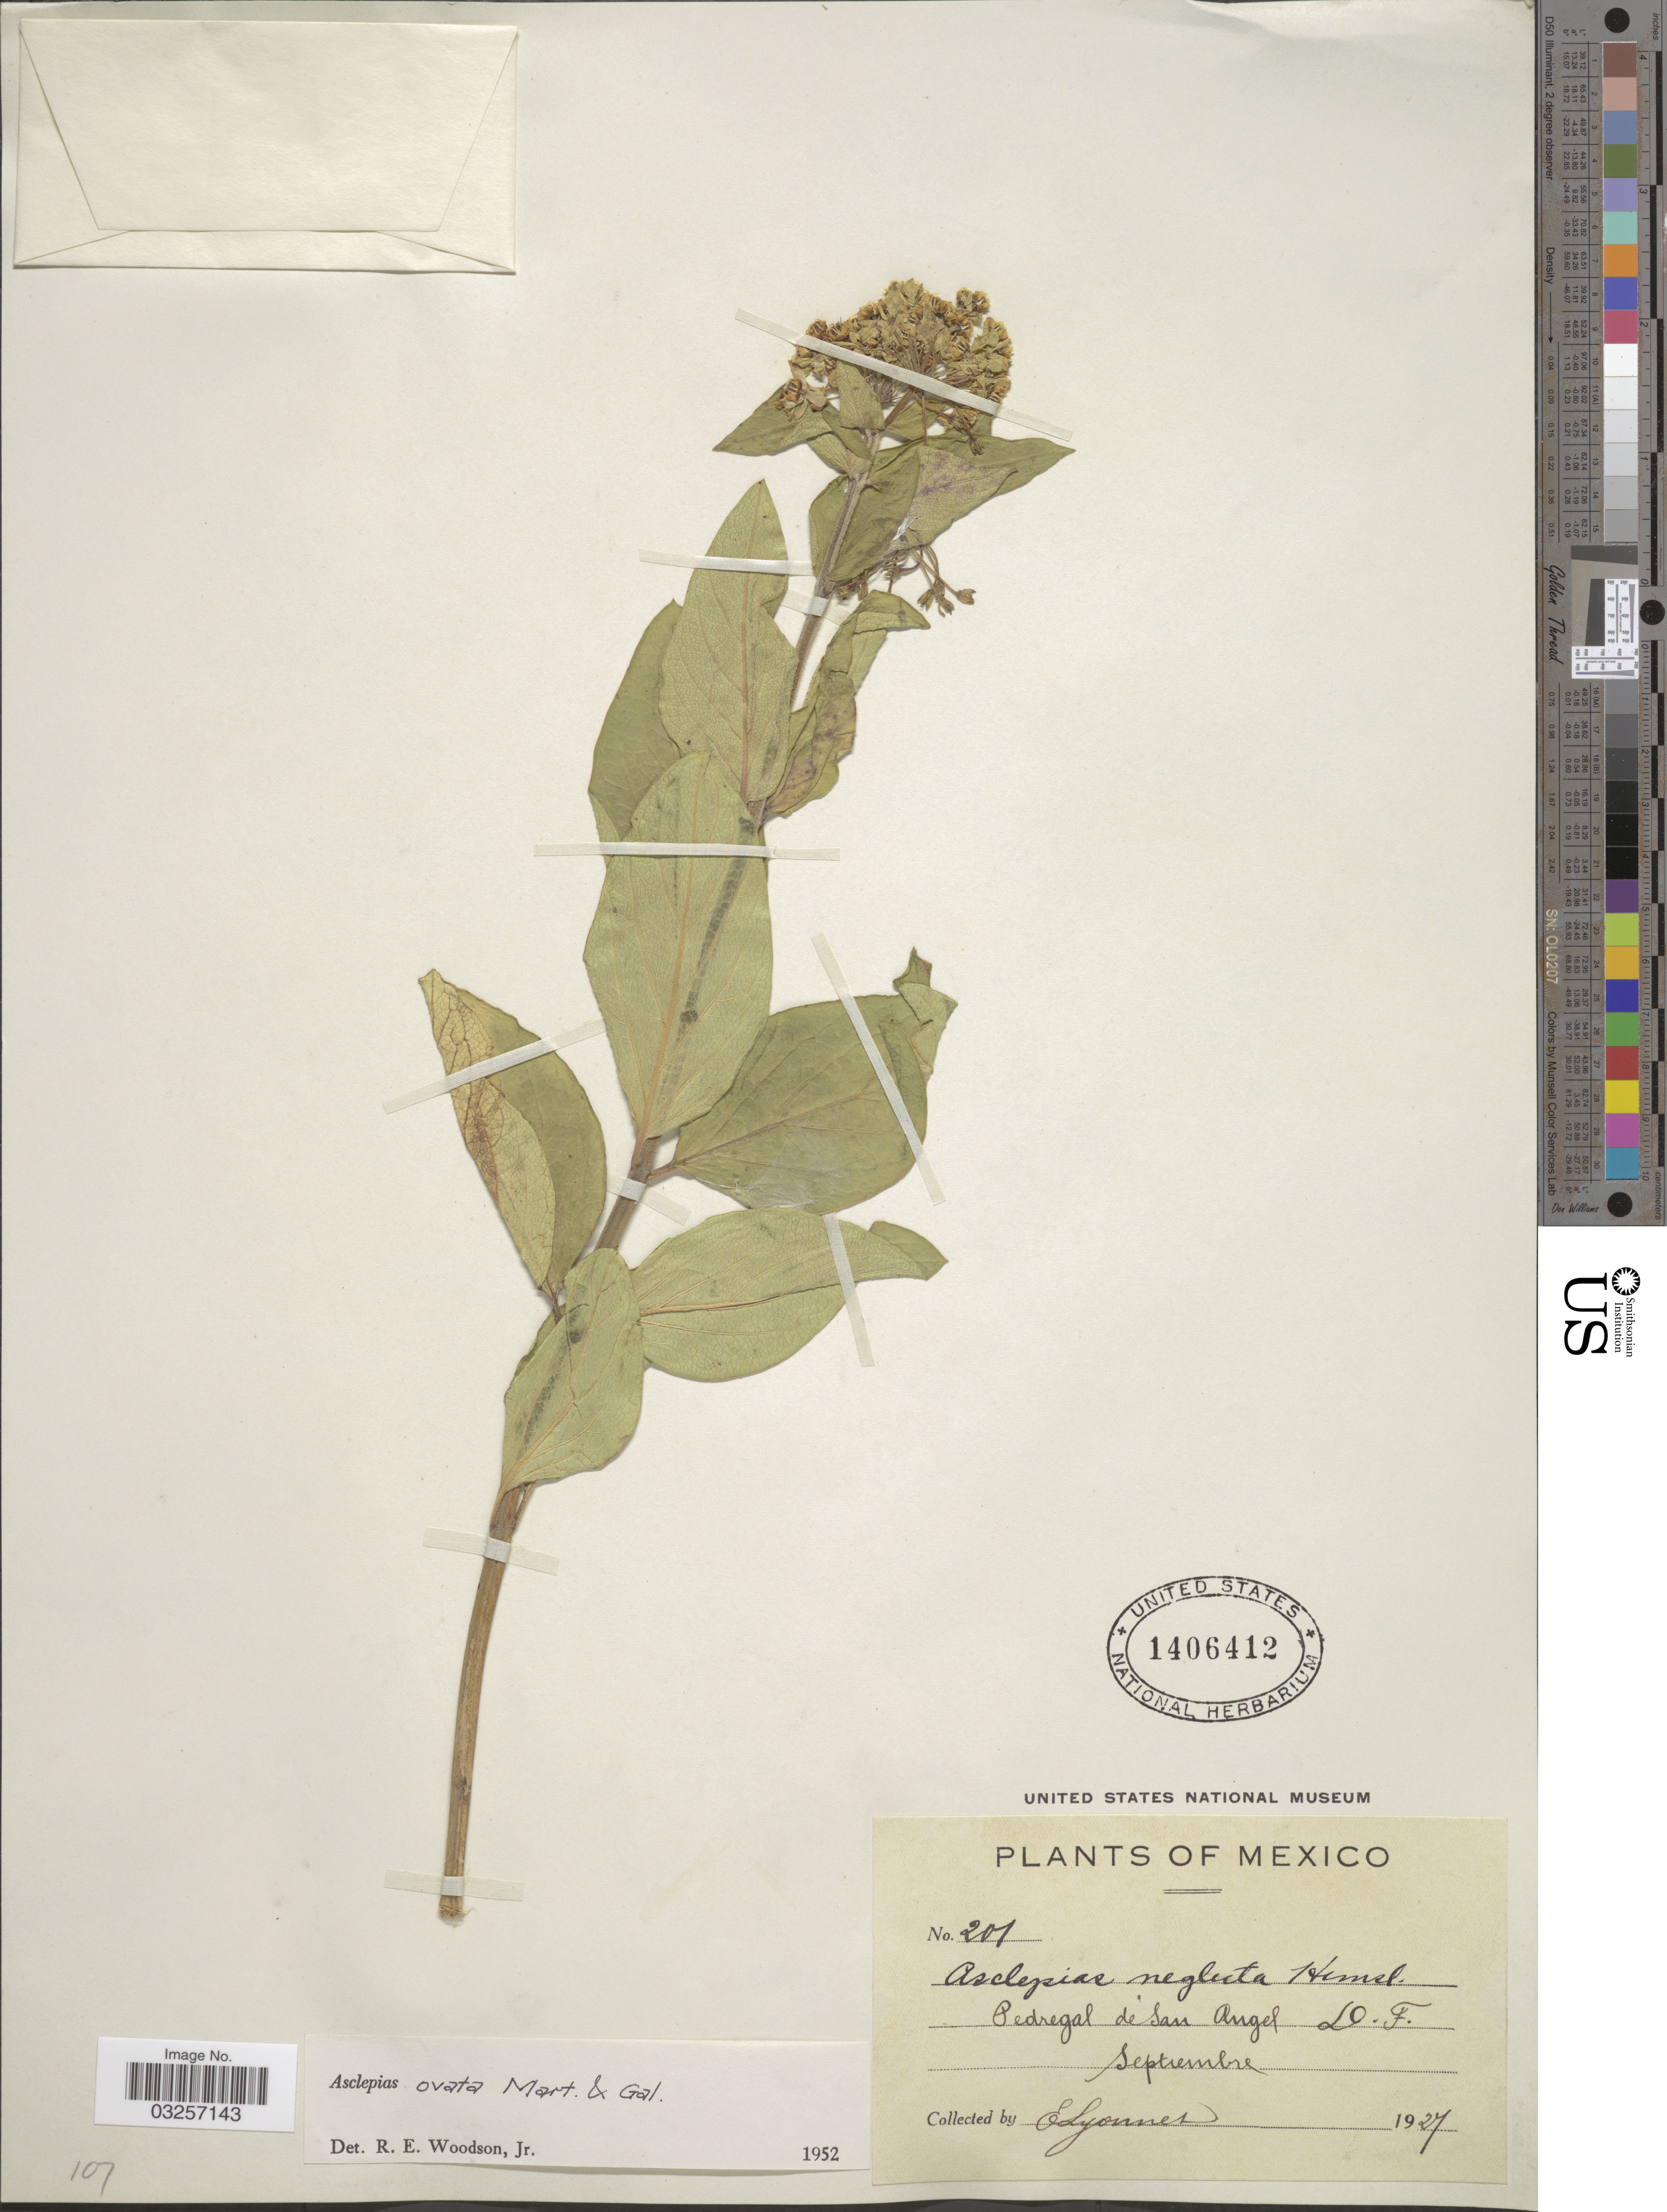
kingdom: Plantae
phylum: Tracheophyta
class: Magnoliopsida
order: Gentianales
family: Apocynaceae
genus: Asclepias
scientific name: Asclepias ovata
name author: M. Martens & Galeotti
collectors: E. Lyonnet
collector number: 201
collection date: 1927-09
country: Mexico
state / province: Distrito Federal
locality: Pedregal de San Angel, D.F.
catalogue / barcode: US 1406412